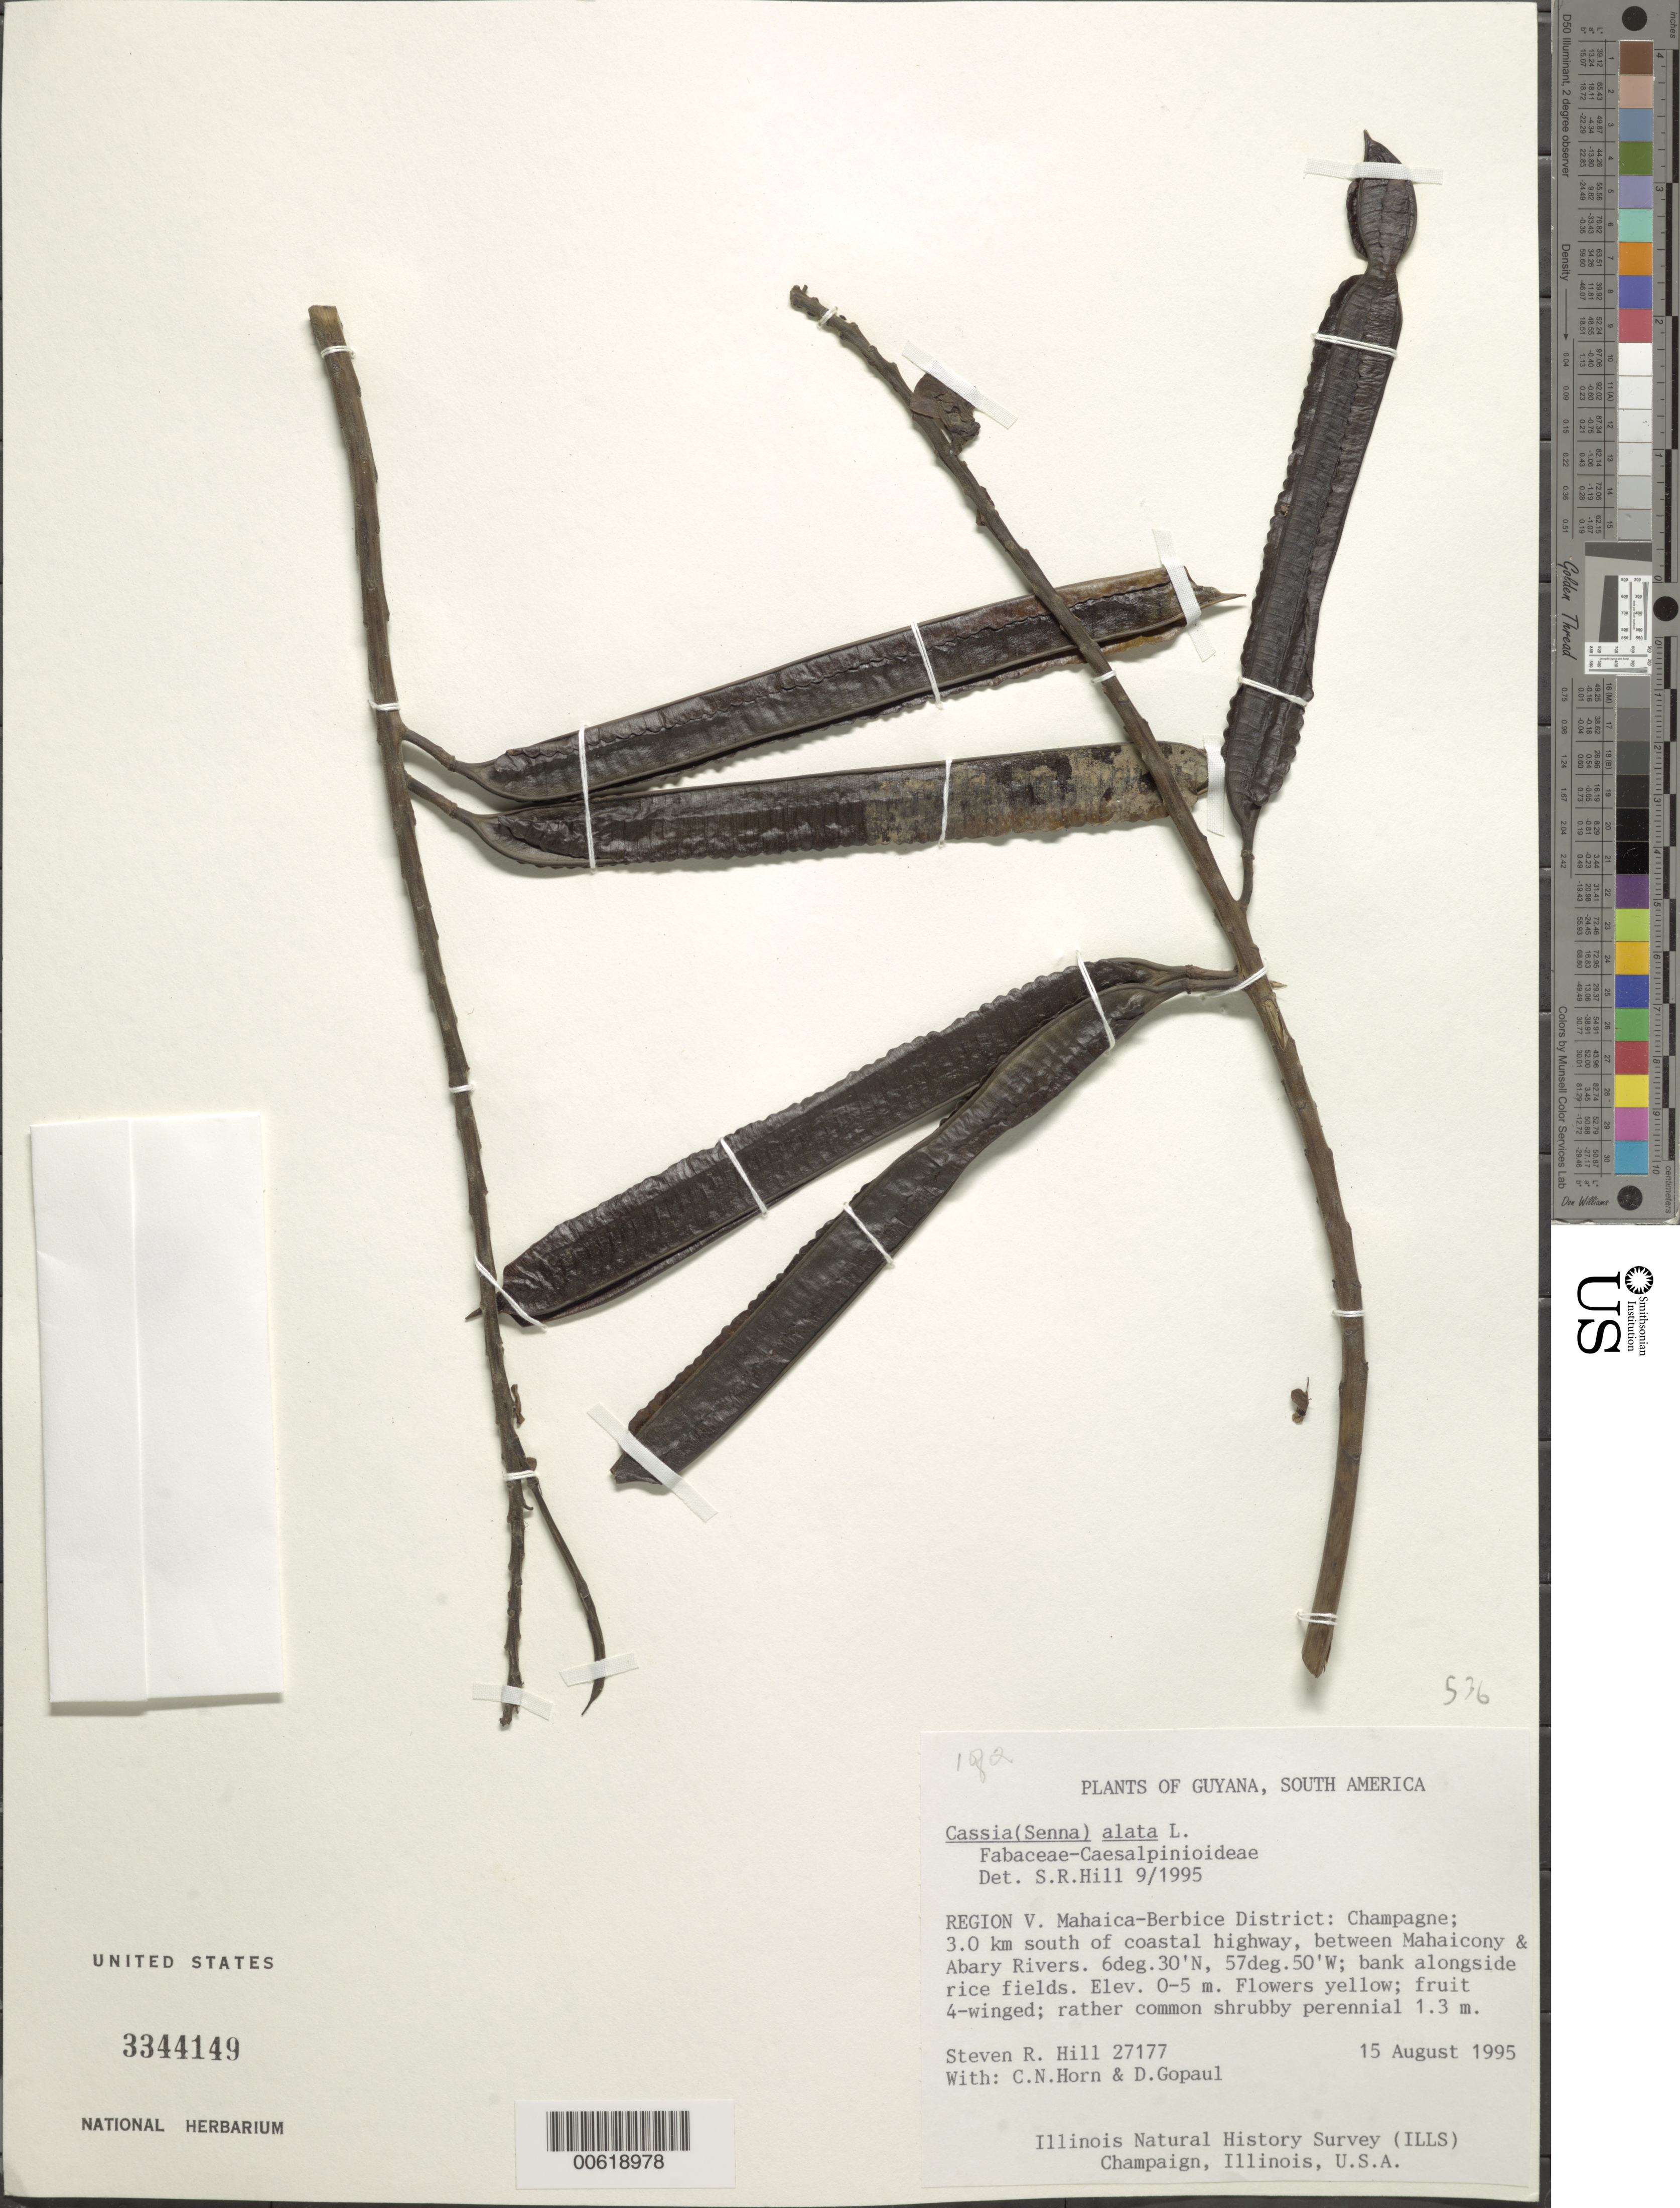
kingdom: Plantae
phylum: Tracheophyta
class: Magnoliopsida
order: Fabales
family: Fabaceae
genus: Senna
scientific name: Senna alata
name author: (L.) Roxb.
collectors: S. R. Hill, C. N. Horn & D. Gopaul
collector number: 27177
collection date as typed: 15-Aug-95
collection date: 1995-08-15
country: Guyana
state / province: Mahaica-Berbice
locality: Champagne; 3 km S of coastal hwy., betw. Mahaicony & Abary R.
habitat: Bank along side rice fields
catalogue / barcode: US 3344149